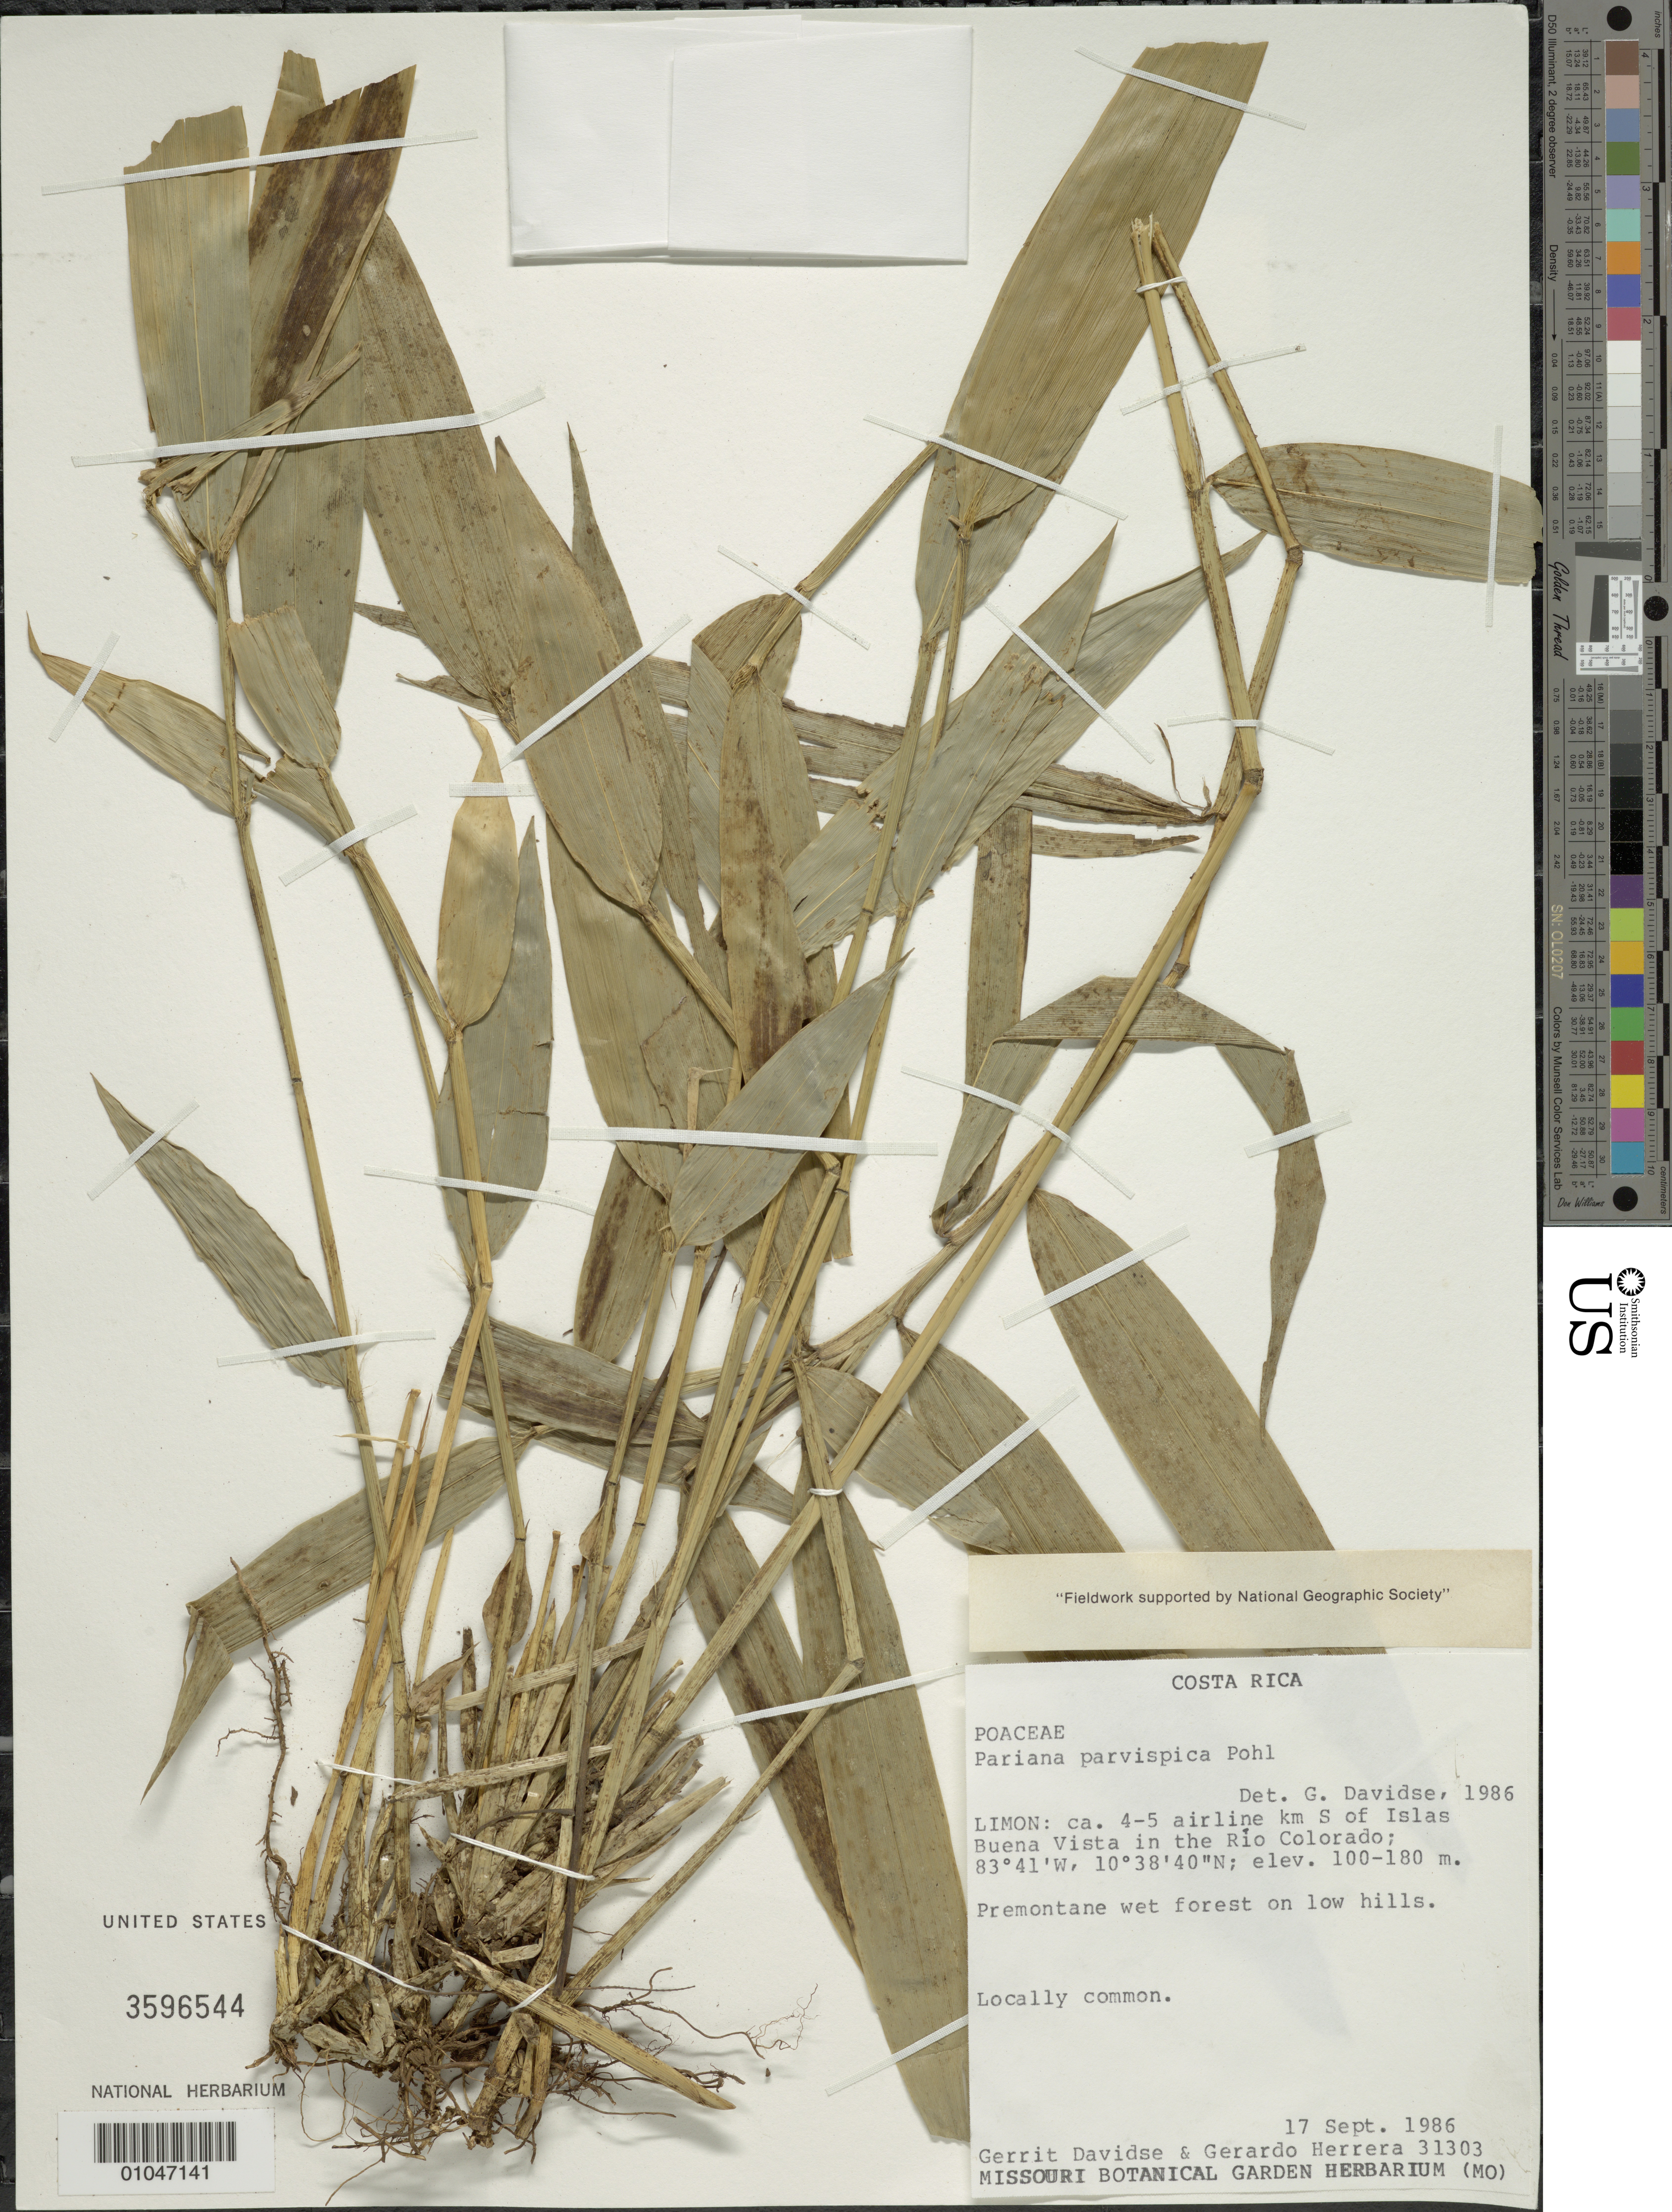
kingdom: Plantae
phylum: Tracheophyta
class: Liliopsida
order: Poales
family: Poaceae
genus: Pariana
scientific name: Pariana parvispica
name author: R.W. Pohl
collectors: G. Davidse & G. Herrera Ch.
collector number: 31303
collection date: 1986-09-17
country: Costa Rica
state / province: Limón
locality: ca 4-5 airline km S of Islas Buena Vista in the Rio Colorado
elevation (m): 100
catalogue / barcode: US 3596544